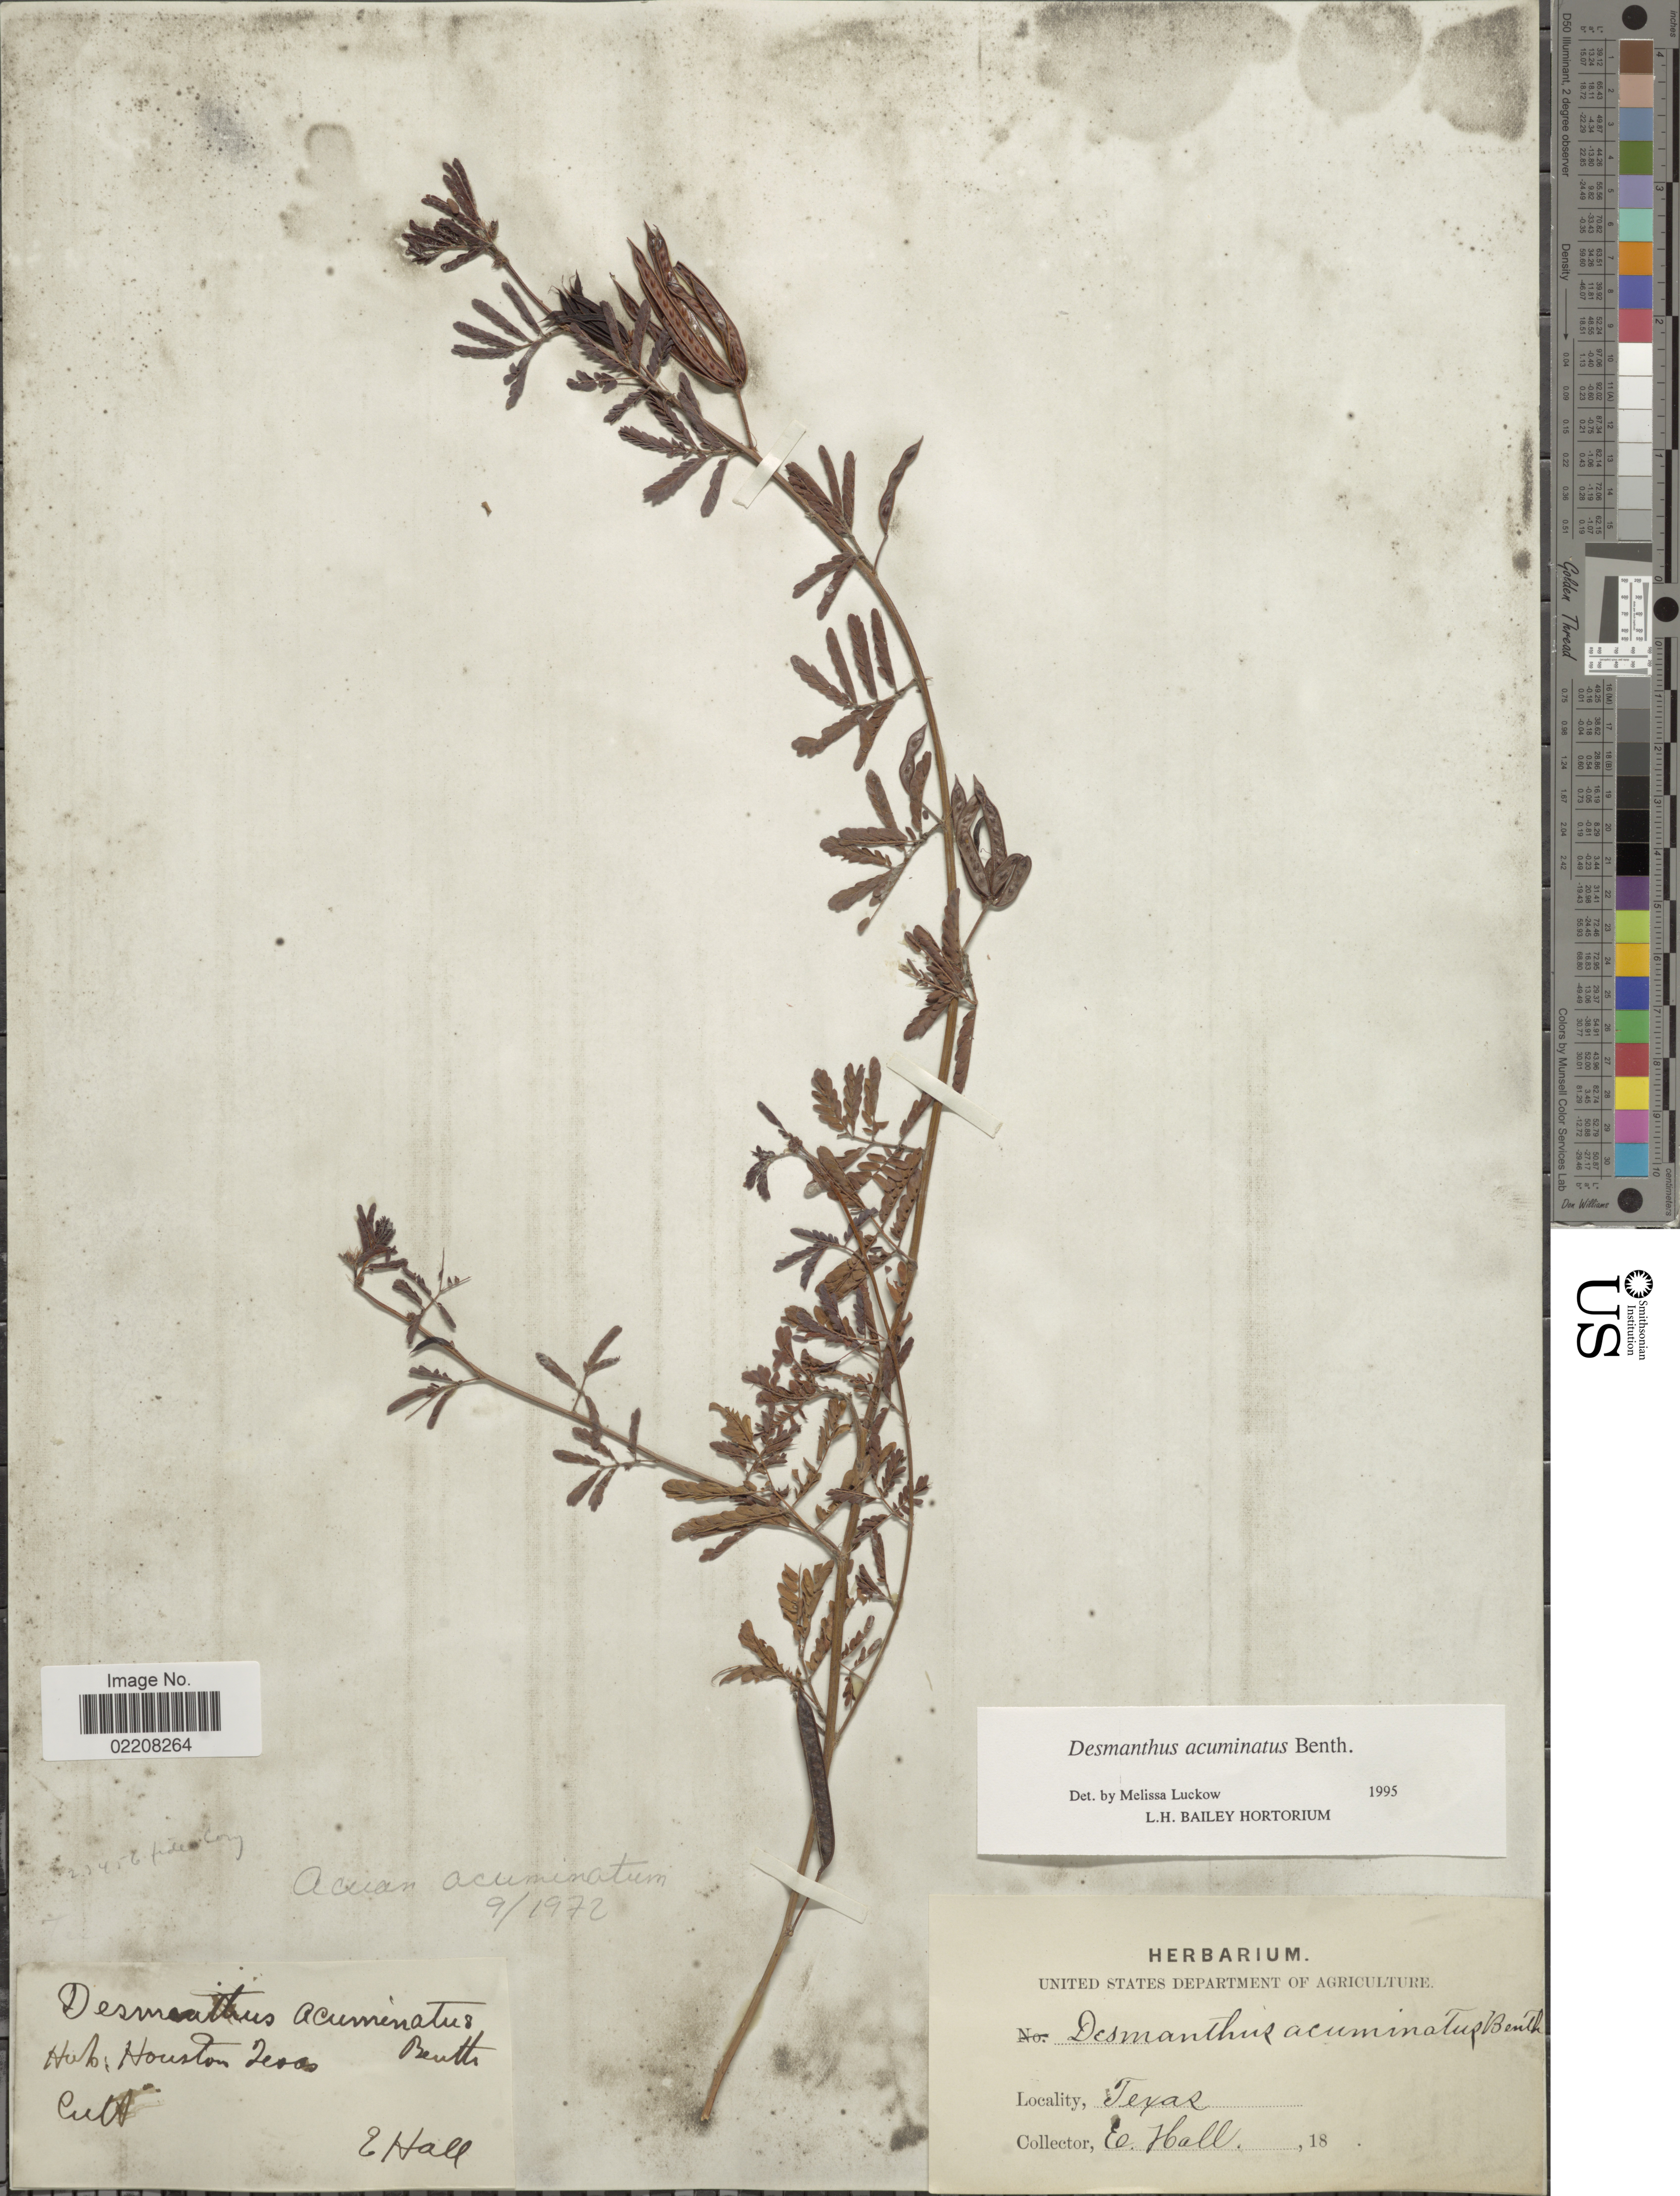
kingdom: Plantae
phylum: Tracheophyta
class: Magnoliopsida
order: Fabales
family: Fabaceae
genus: Desmanthus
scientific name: Desmanthus acuminatus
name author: Benth.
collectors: E. Hall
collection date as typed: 18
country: United States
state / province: Texas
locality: Houston